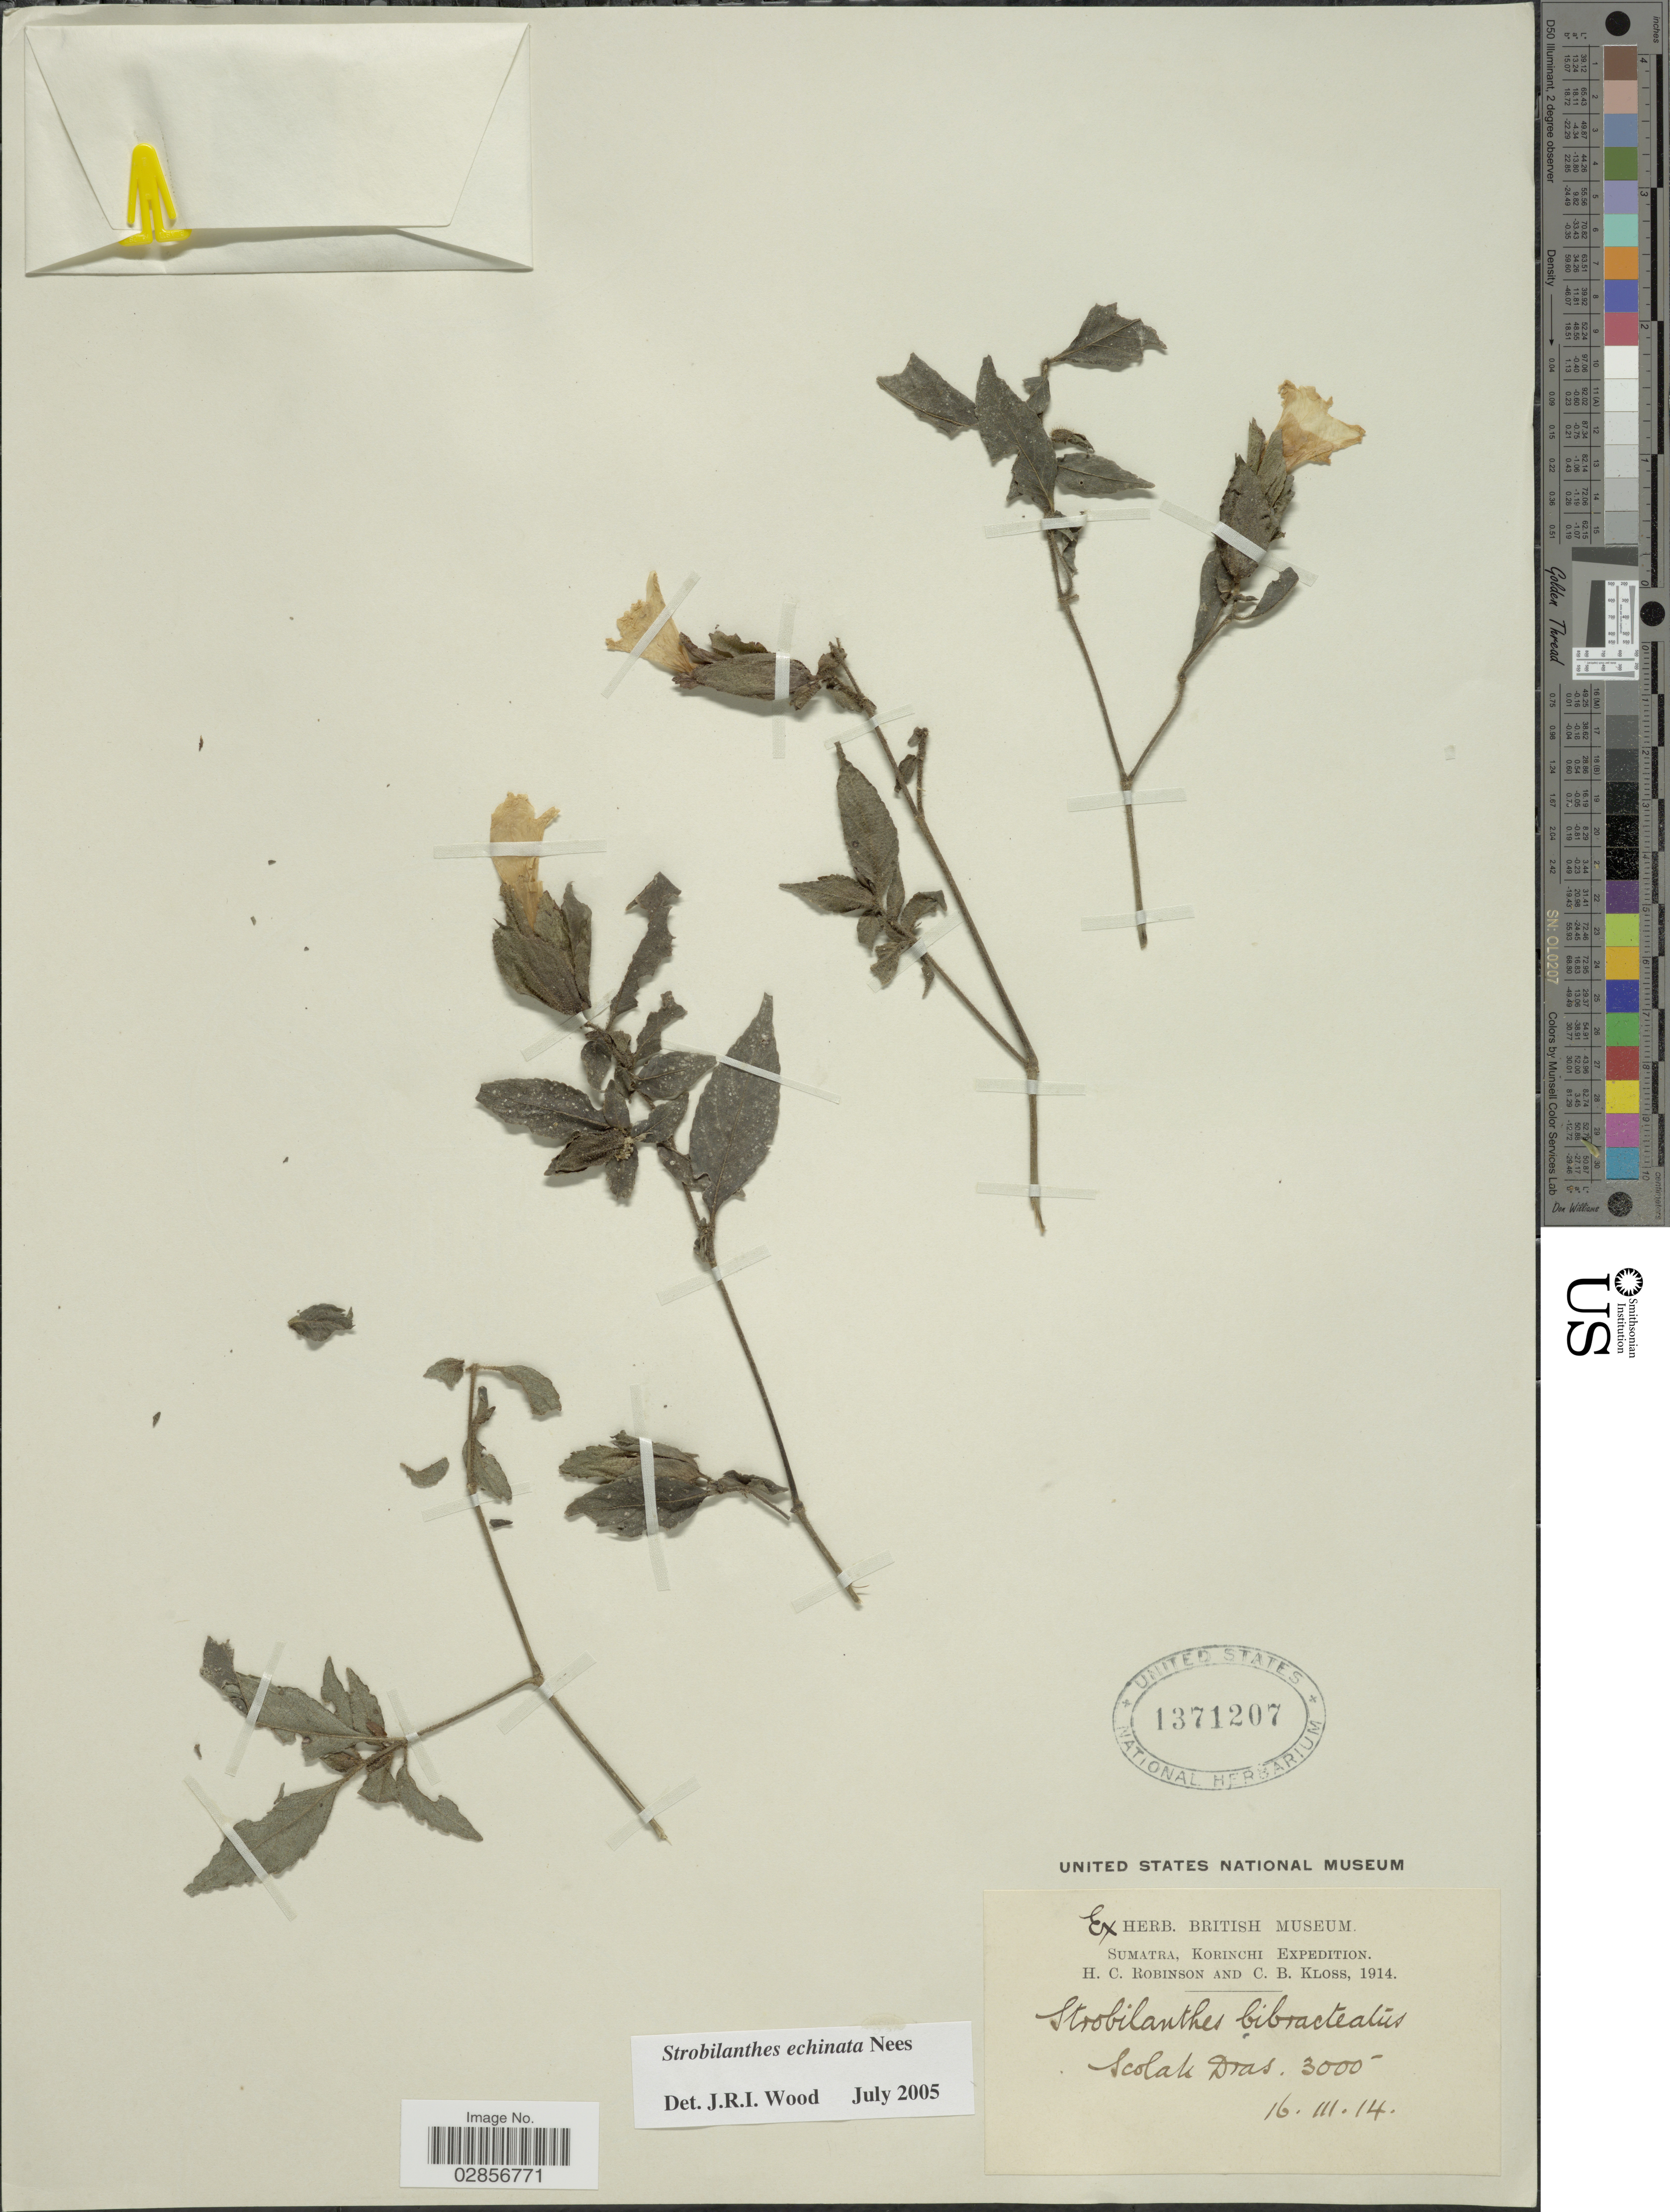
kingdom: Plantae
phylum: Tracheophyta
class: Magnoliopsida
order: Lamiales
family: Acanthaceae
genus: Strobilanthes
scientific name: Strobilanthes echinata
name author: Nees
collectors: H. C. Robinson & C. Kloss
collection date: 1914-03-16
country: Indonesia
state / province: Sumatra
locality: Scolak Dras.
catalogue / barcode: US 1371207